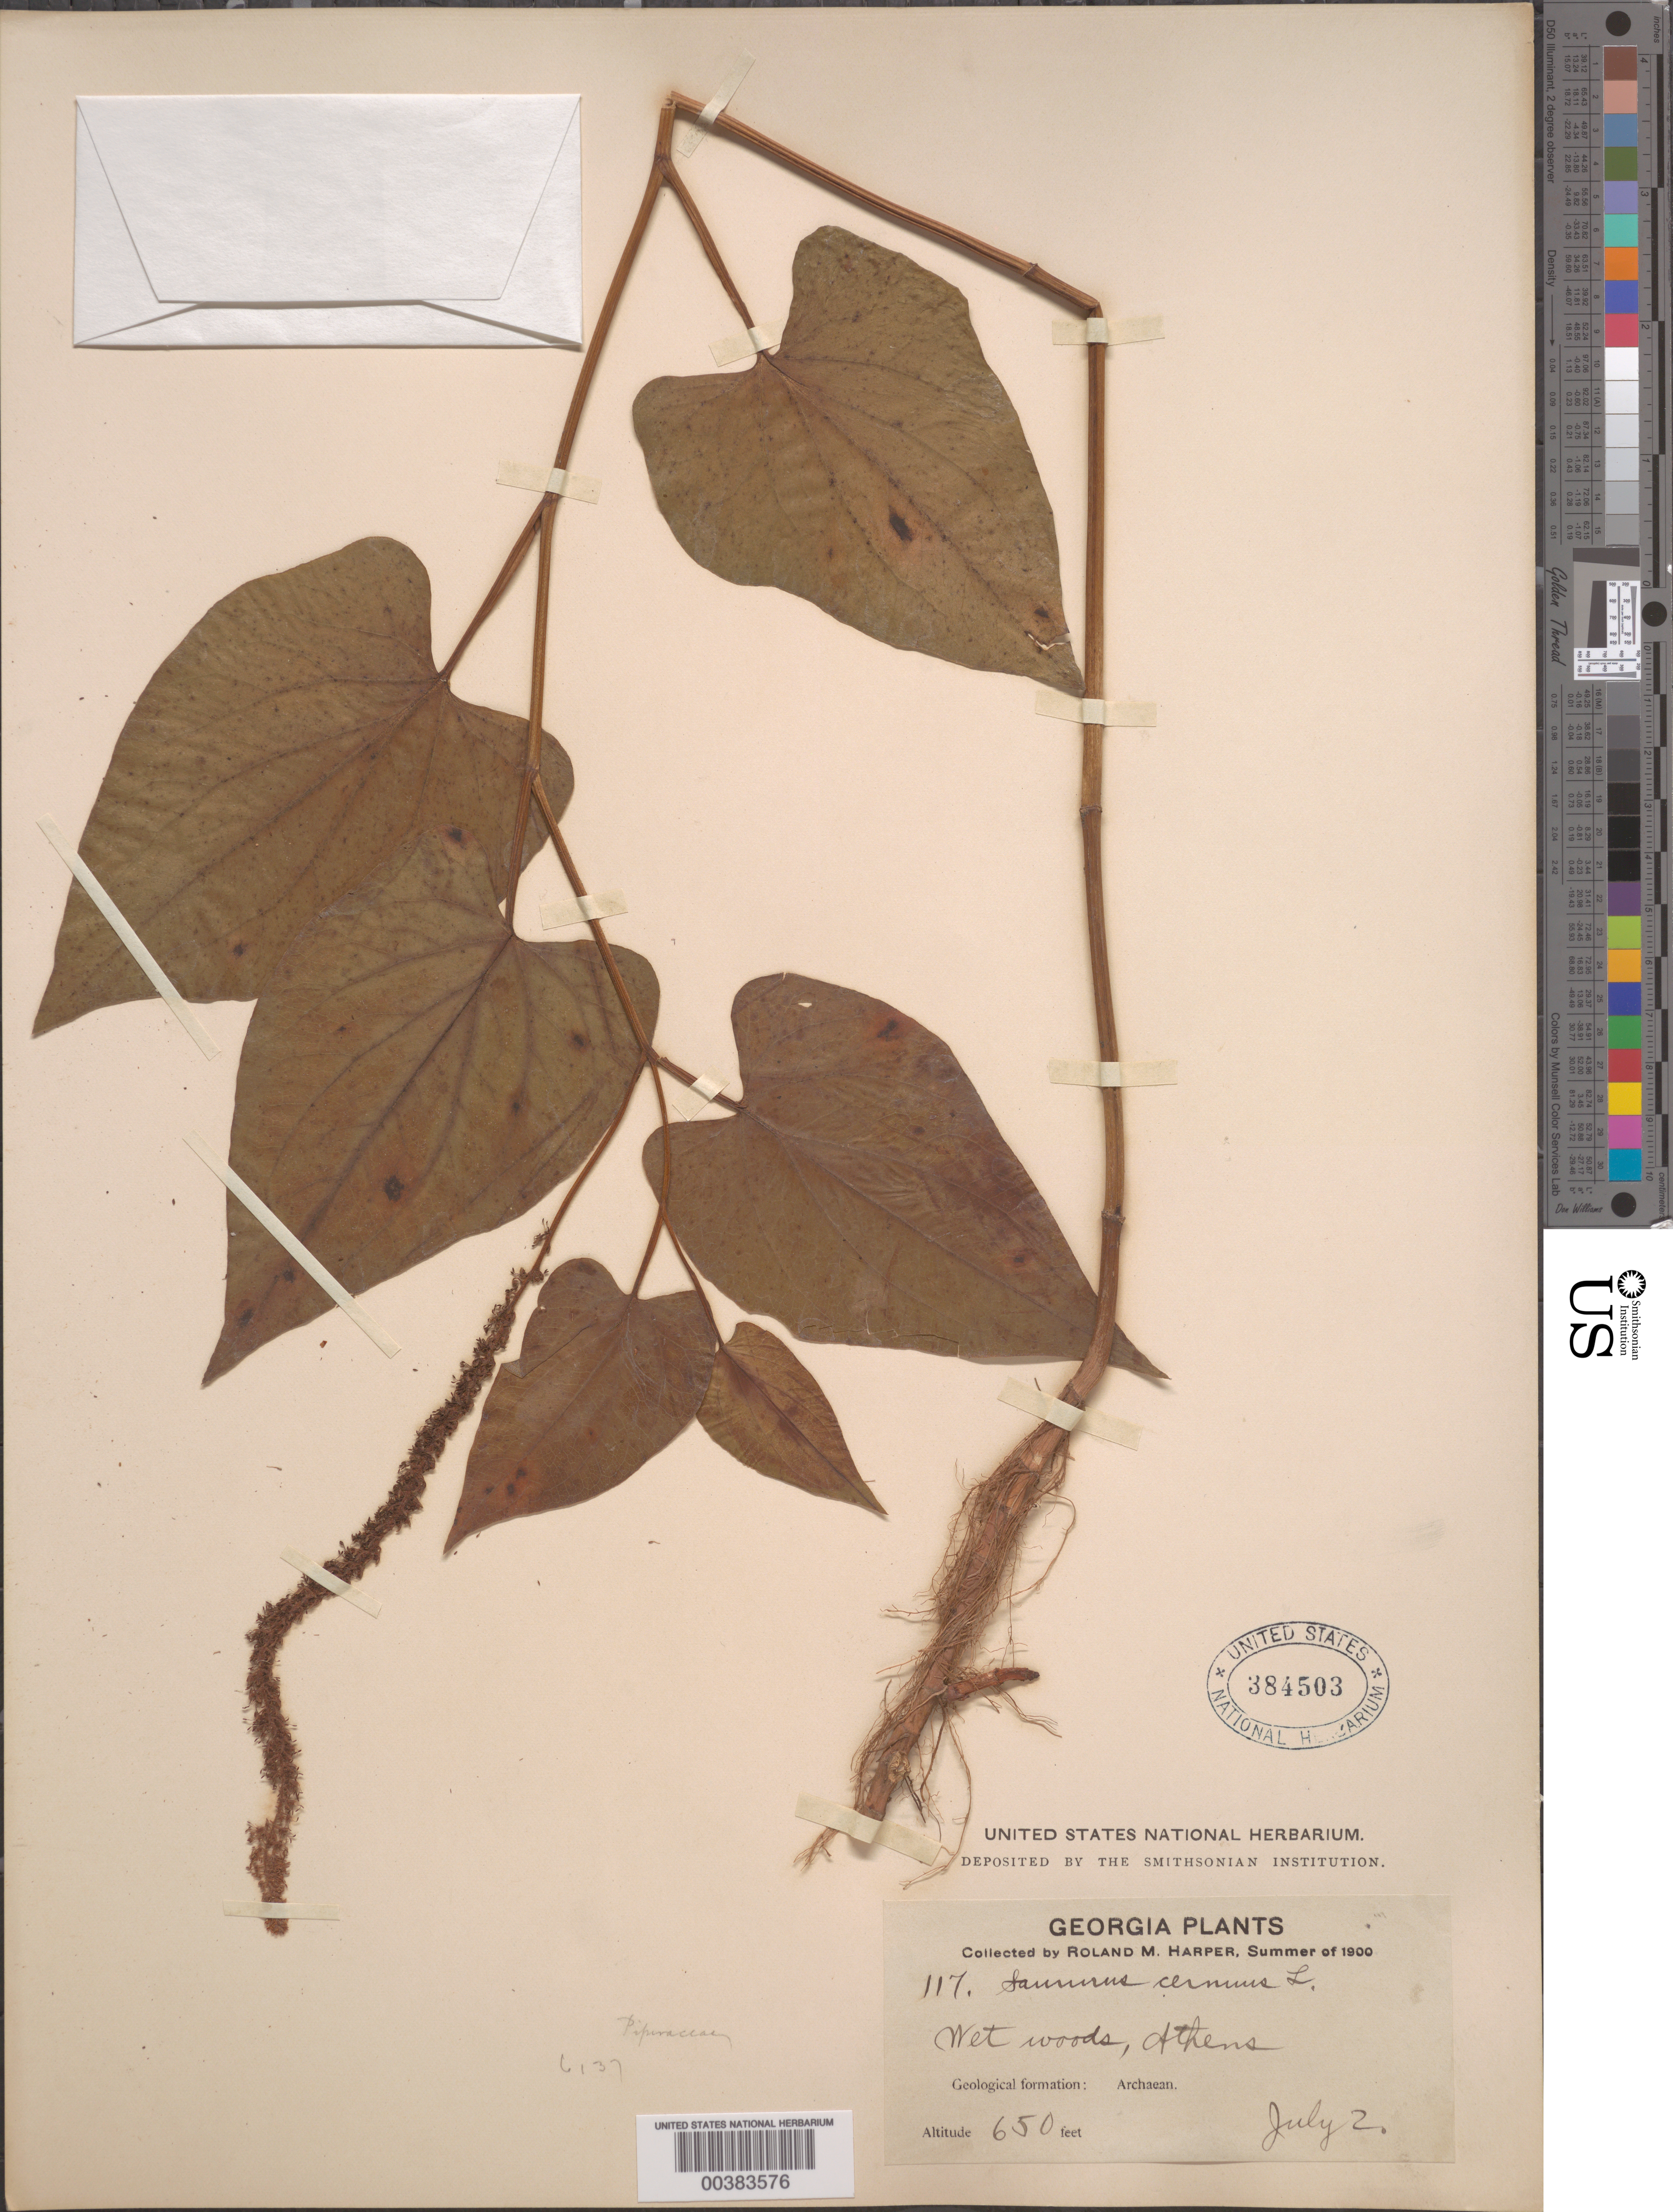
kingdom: Plantae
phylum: Tracheophyta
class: Magnoliopsida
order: Piperales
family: Saururaceae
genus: Saururus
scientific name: Saururus cernuus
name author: L.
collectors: R. M. Harper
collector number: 117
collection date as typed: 02 Jul 1900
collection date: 1900-07-02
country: United States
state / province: Georgia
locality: Athens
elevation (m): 198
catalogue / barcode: US 384503